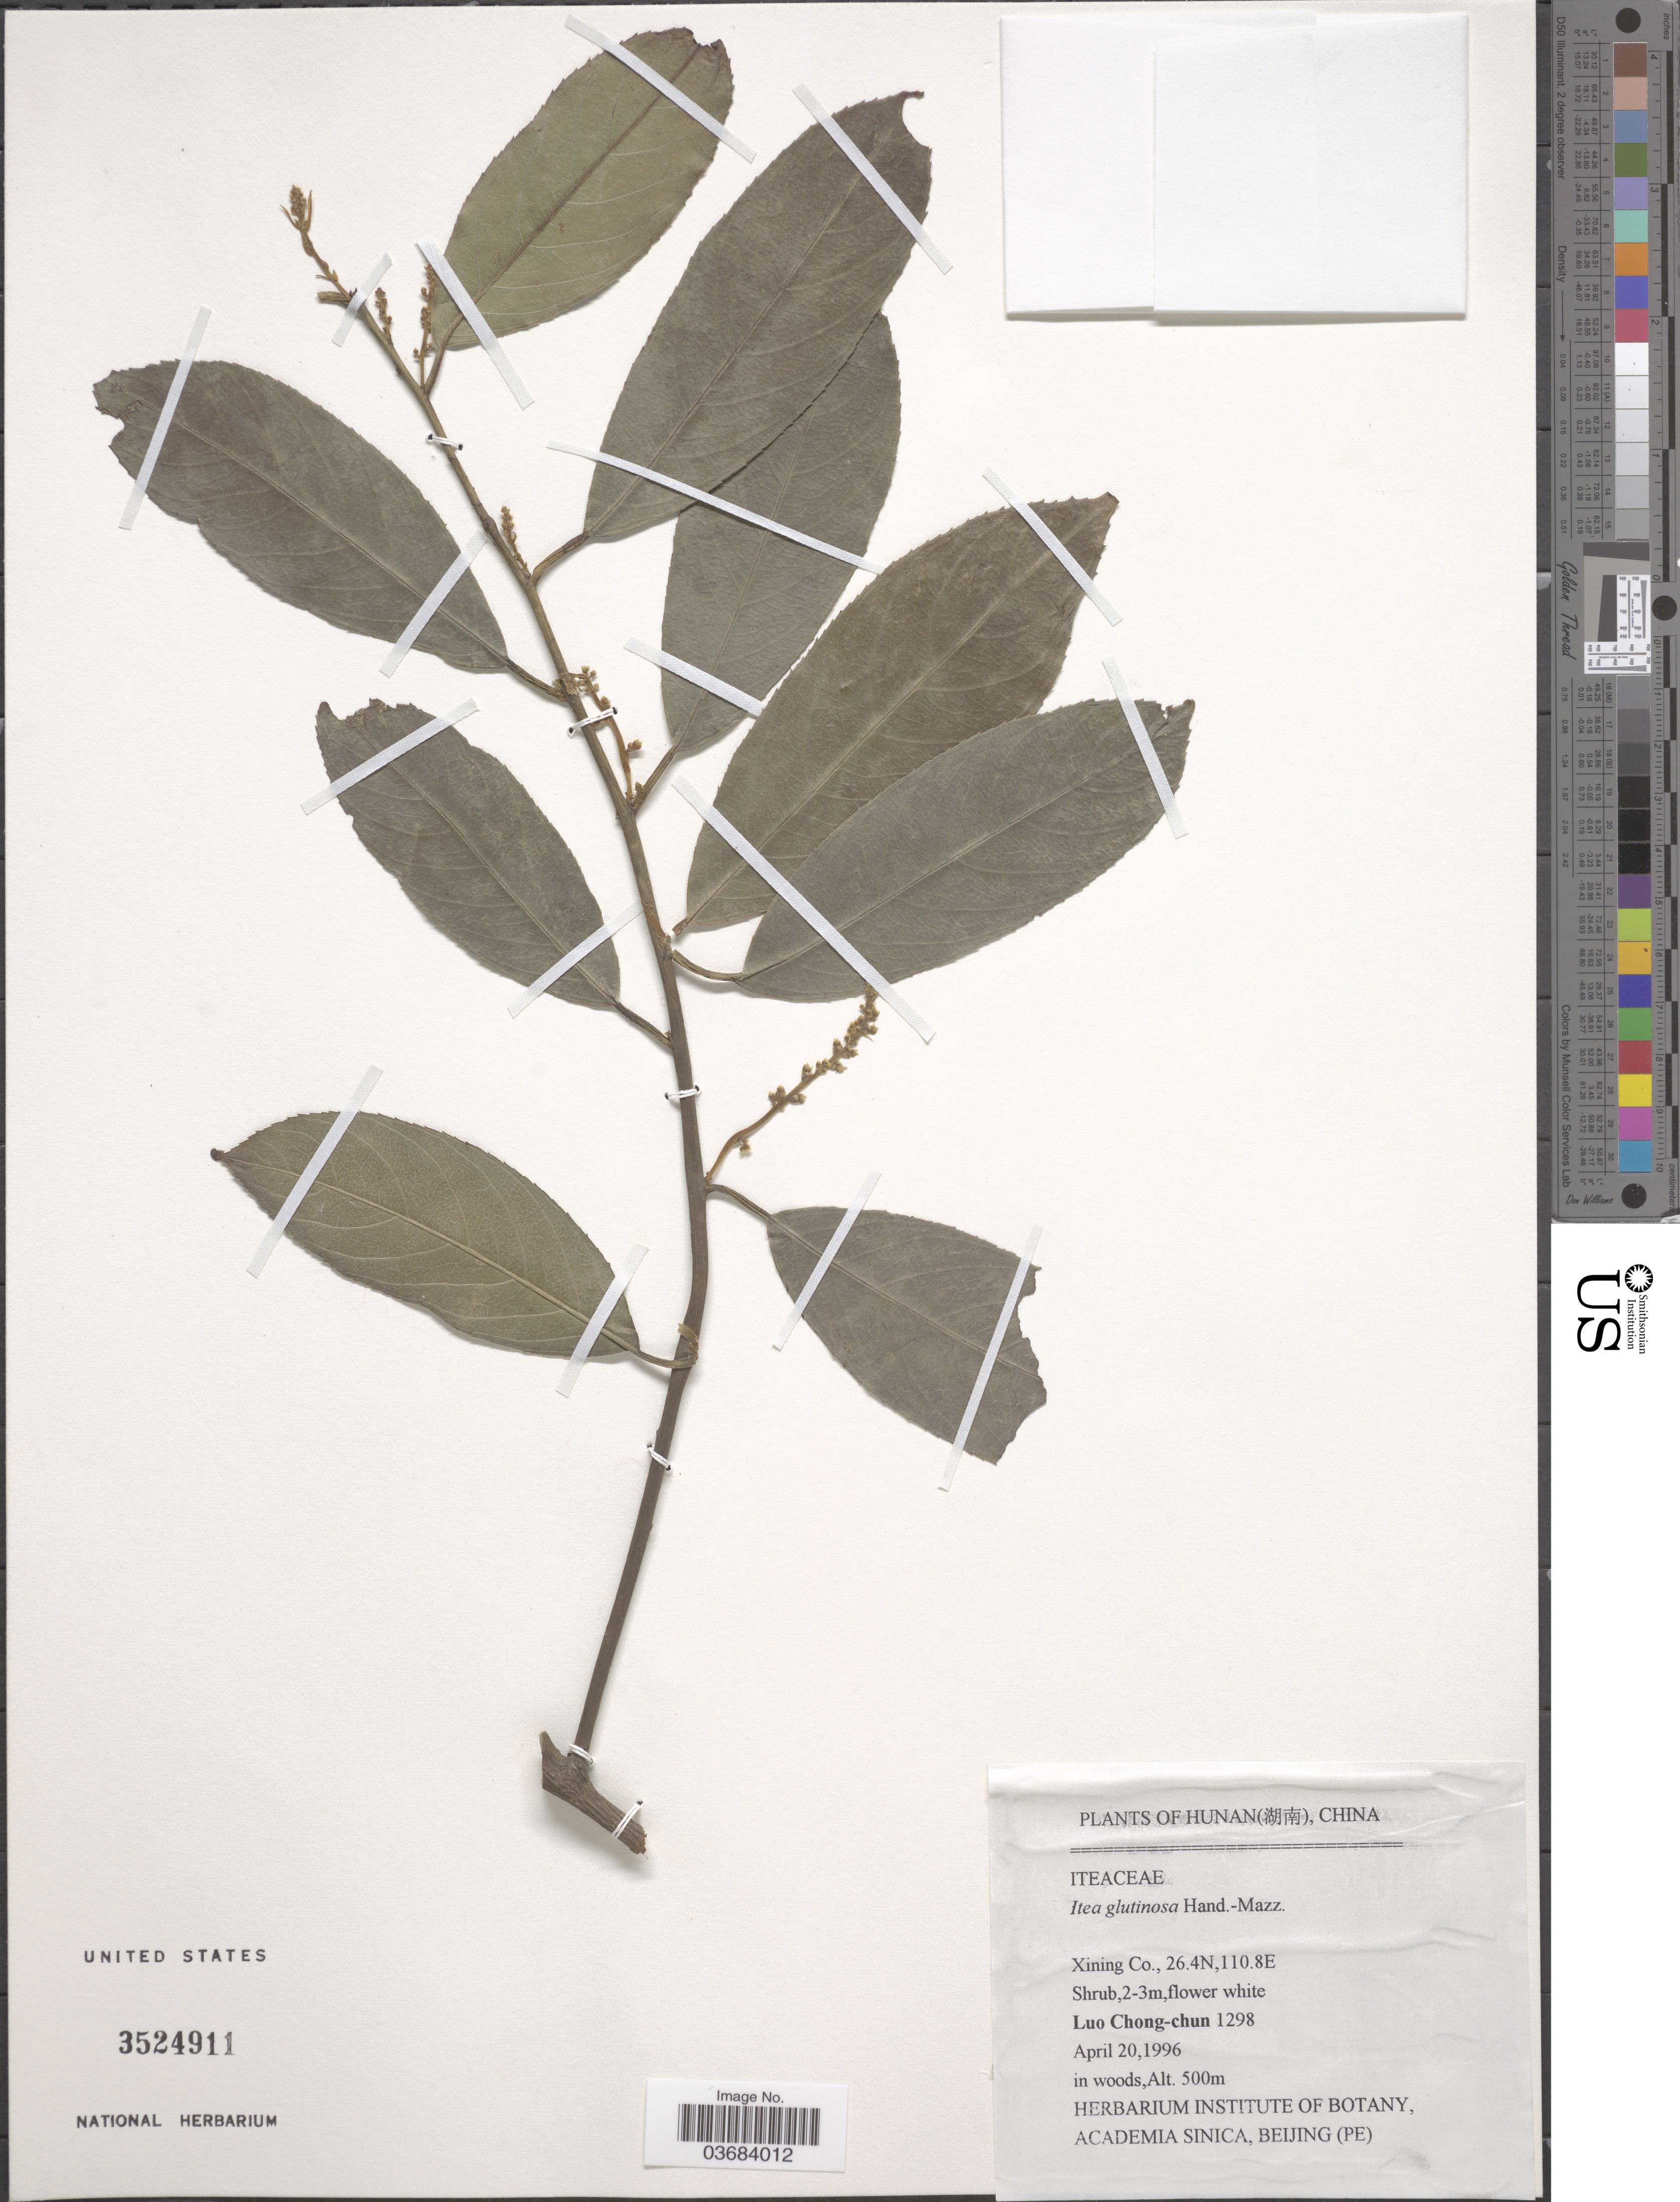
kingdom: Plantae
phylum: Tracheophyta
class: Magnoliopsida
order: Saxifragales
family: Iteaceae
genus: Itea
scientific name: Itea glutinosa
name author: Hand.-Mazz.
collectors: L. Chong-Chun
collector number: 1298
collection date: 1996-04-20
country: China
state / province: Hunan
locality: Xining Co.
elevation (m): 500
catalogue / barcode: US 3524911